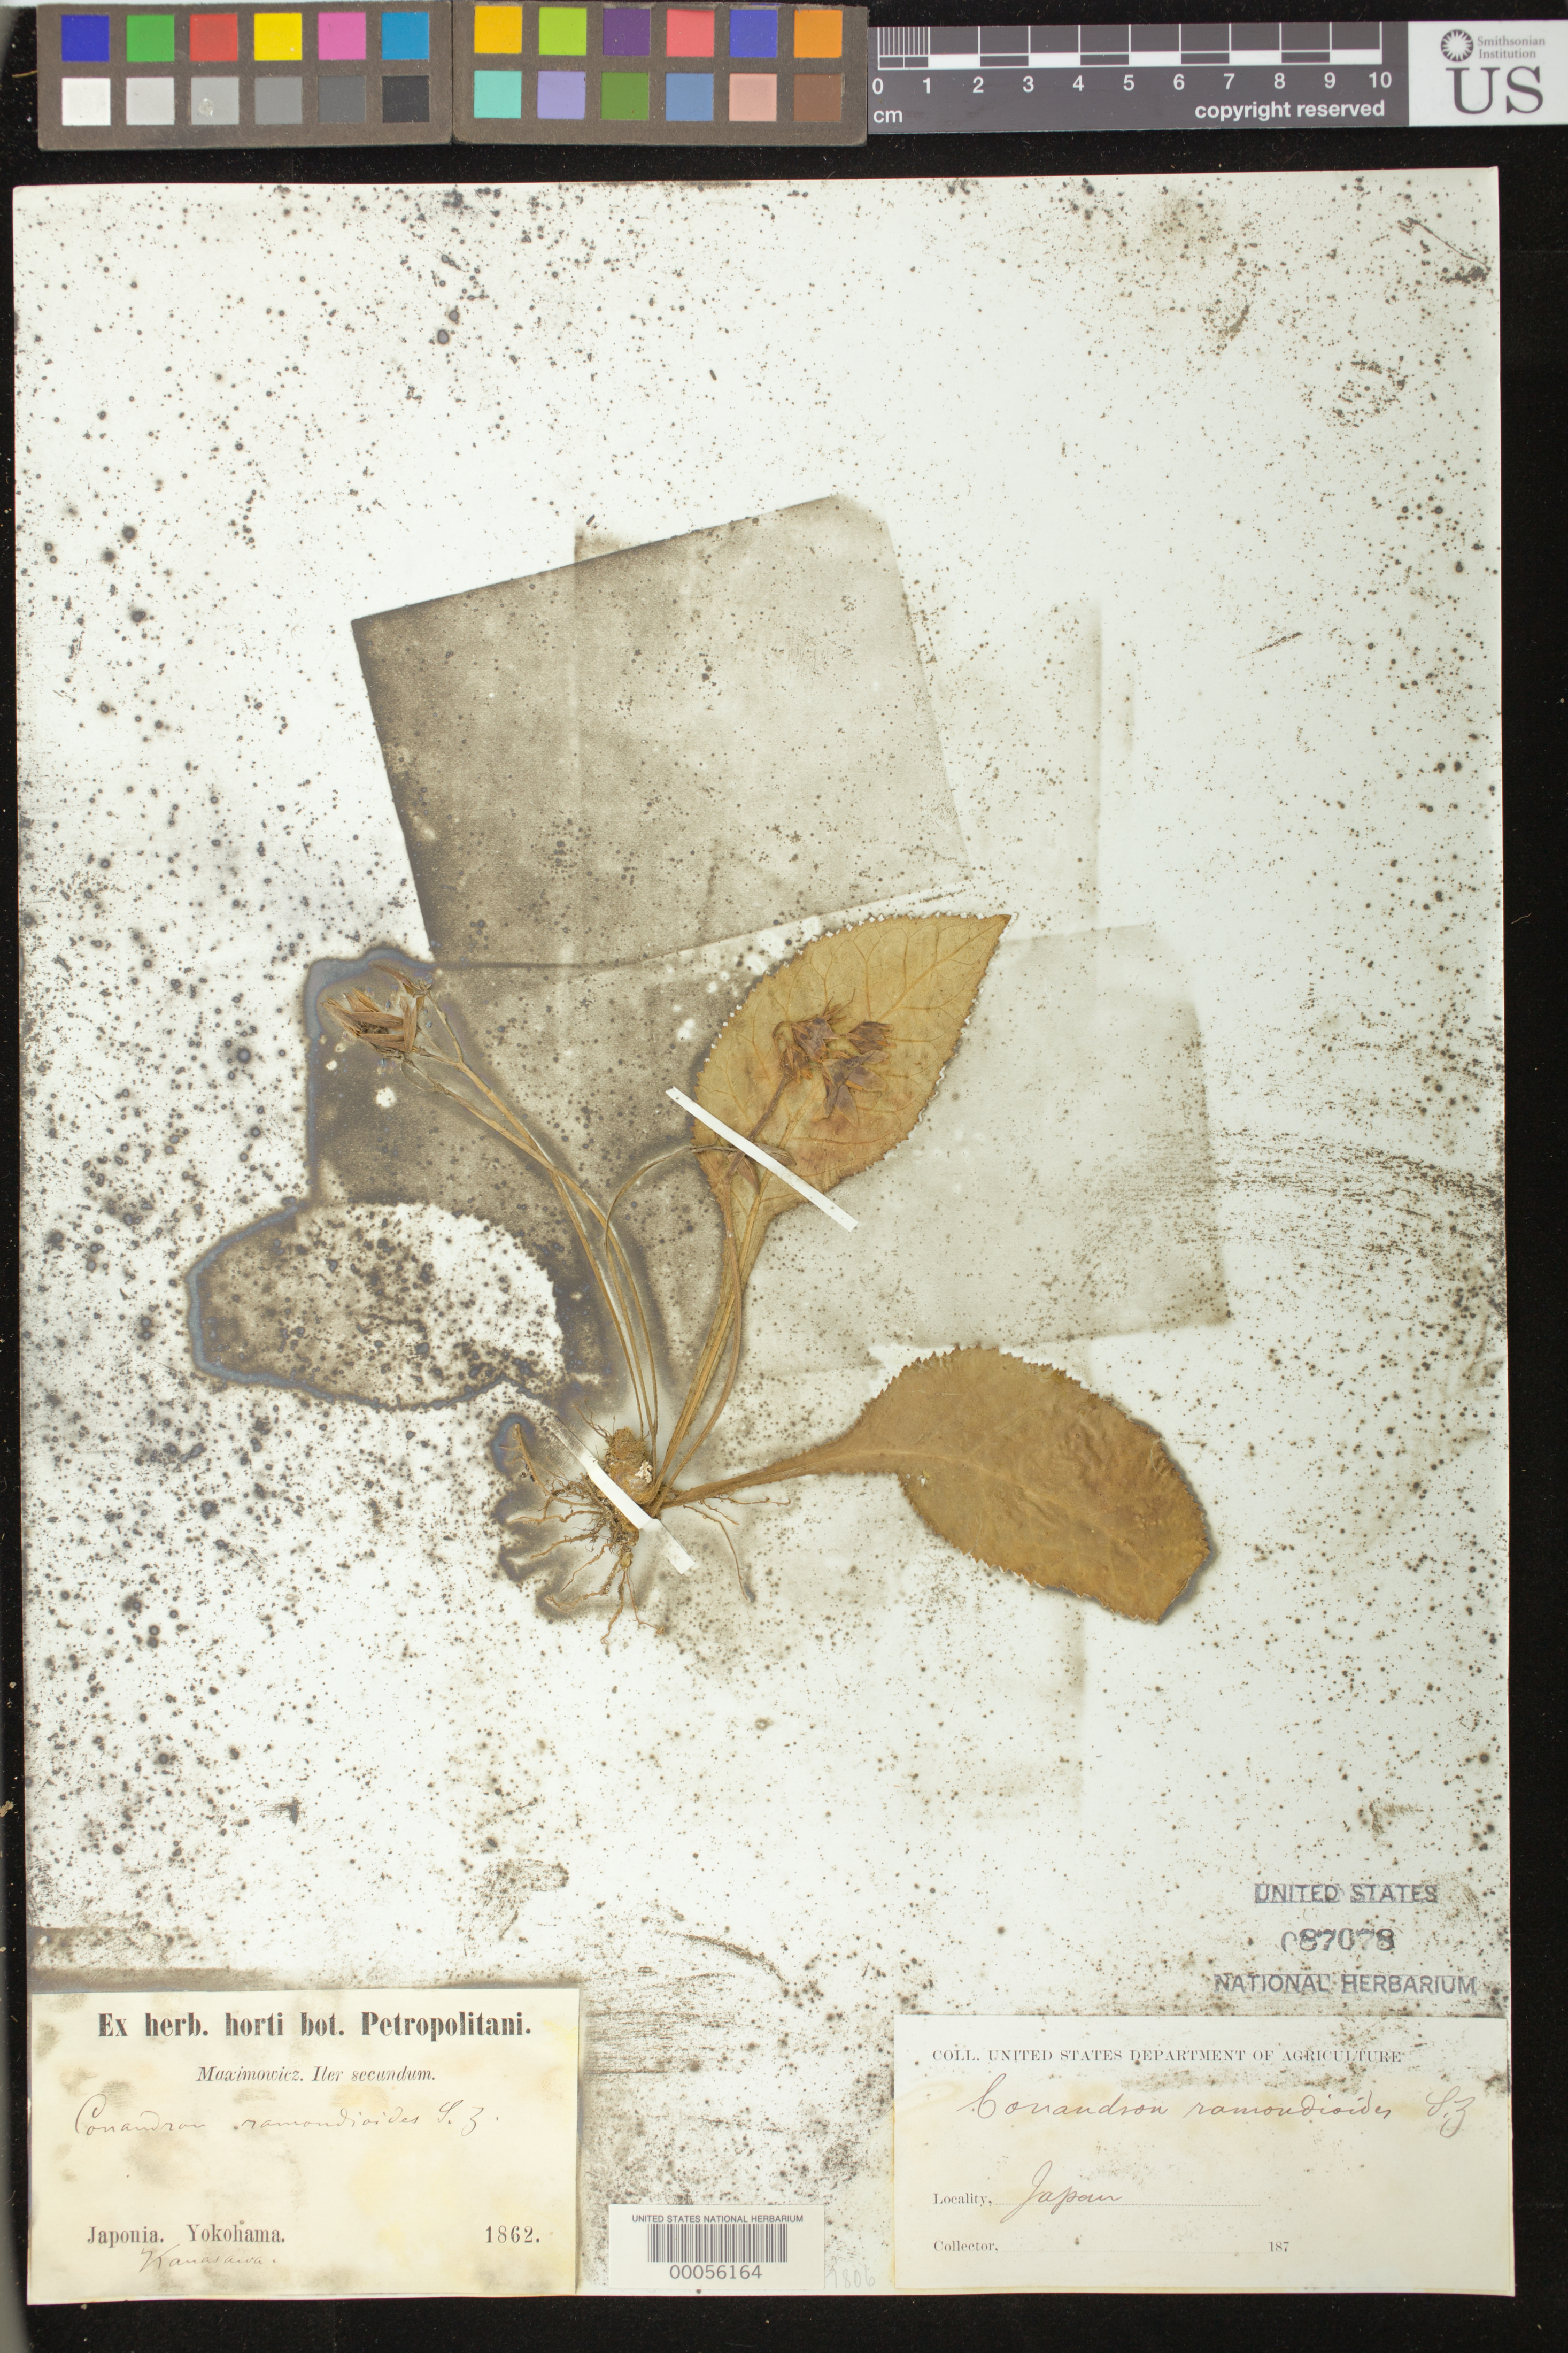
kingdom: Plantae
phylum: Tracheophyta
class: Magnoliopsida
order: Lamiales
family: Gesneriaceae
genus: Conandron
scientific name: Conandron ramondioides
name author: Siebold & Zucc.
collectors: -. Kanasawa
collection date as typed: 1862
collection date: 1862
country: Japan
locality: Yokohama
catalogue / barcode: US 87078